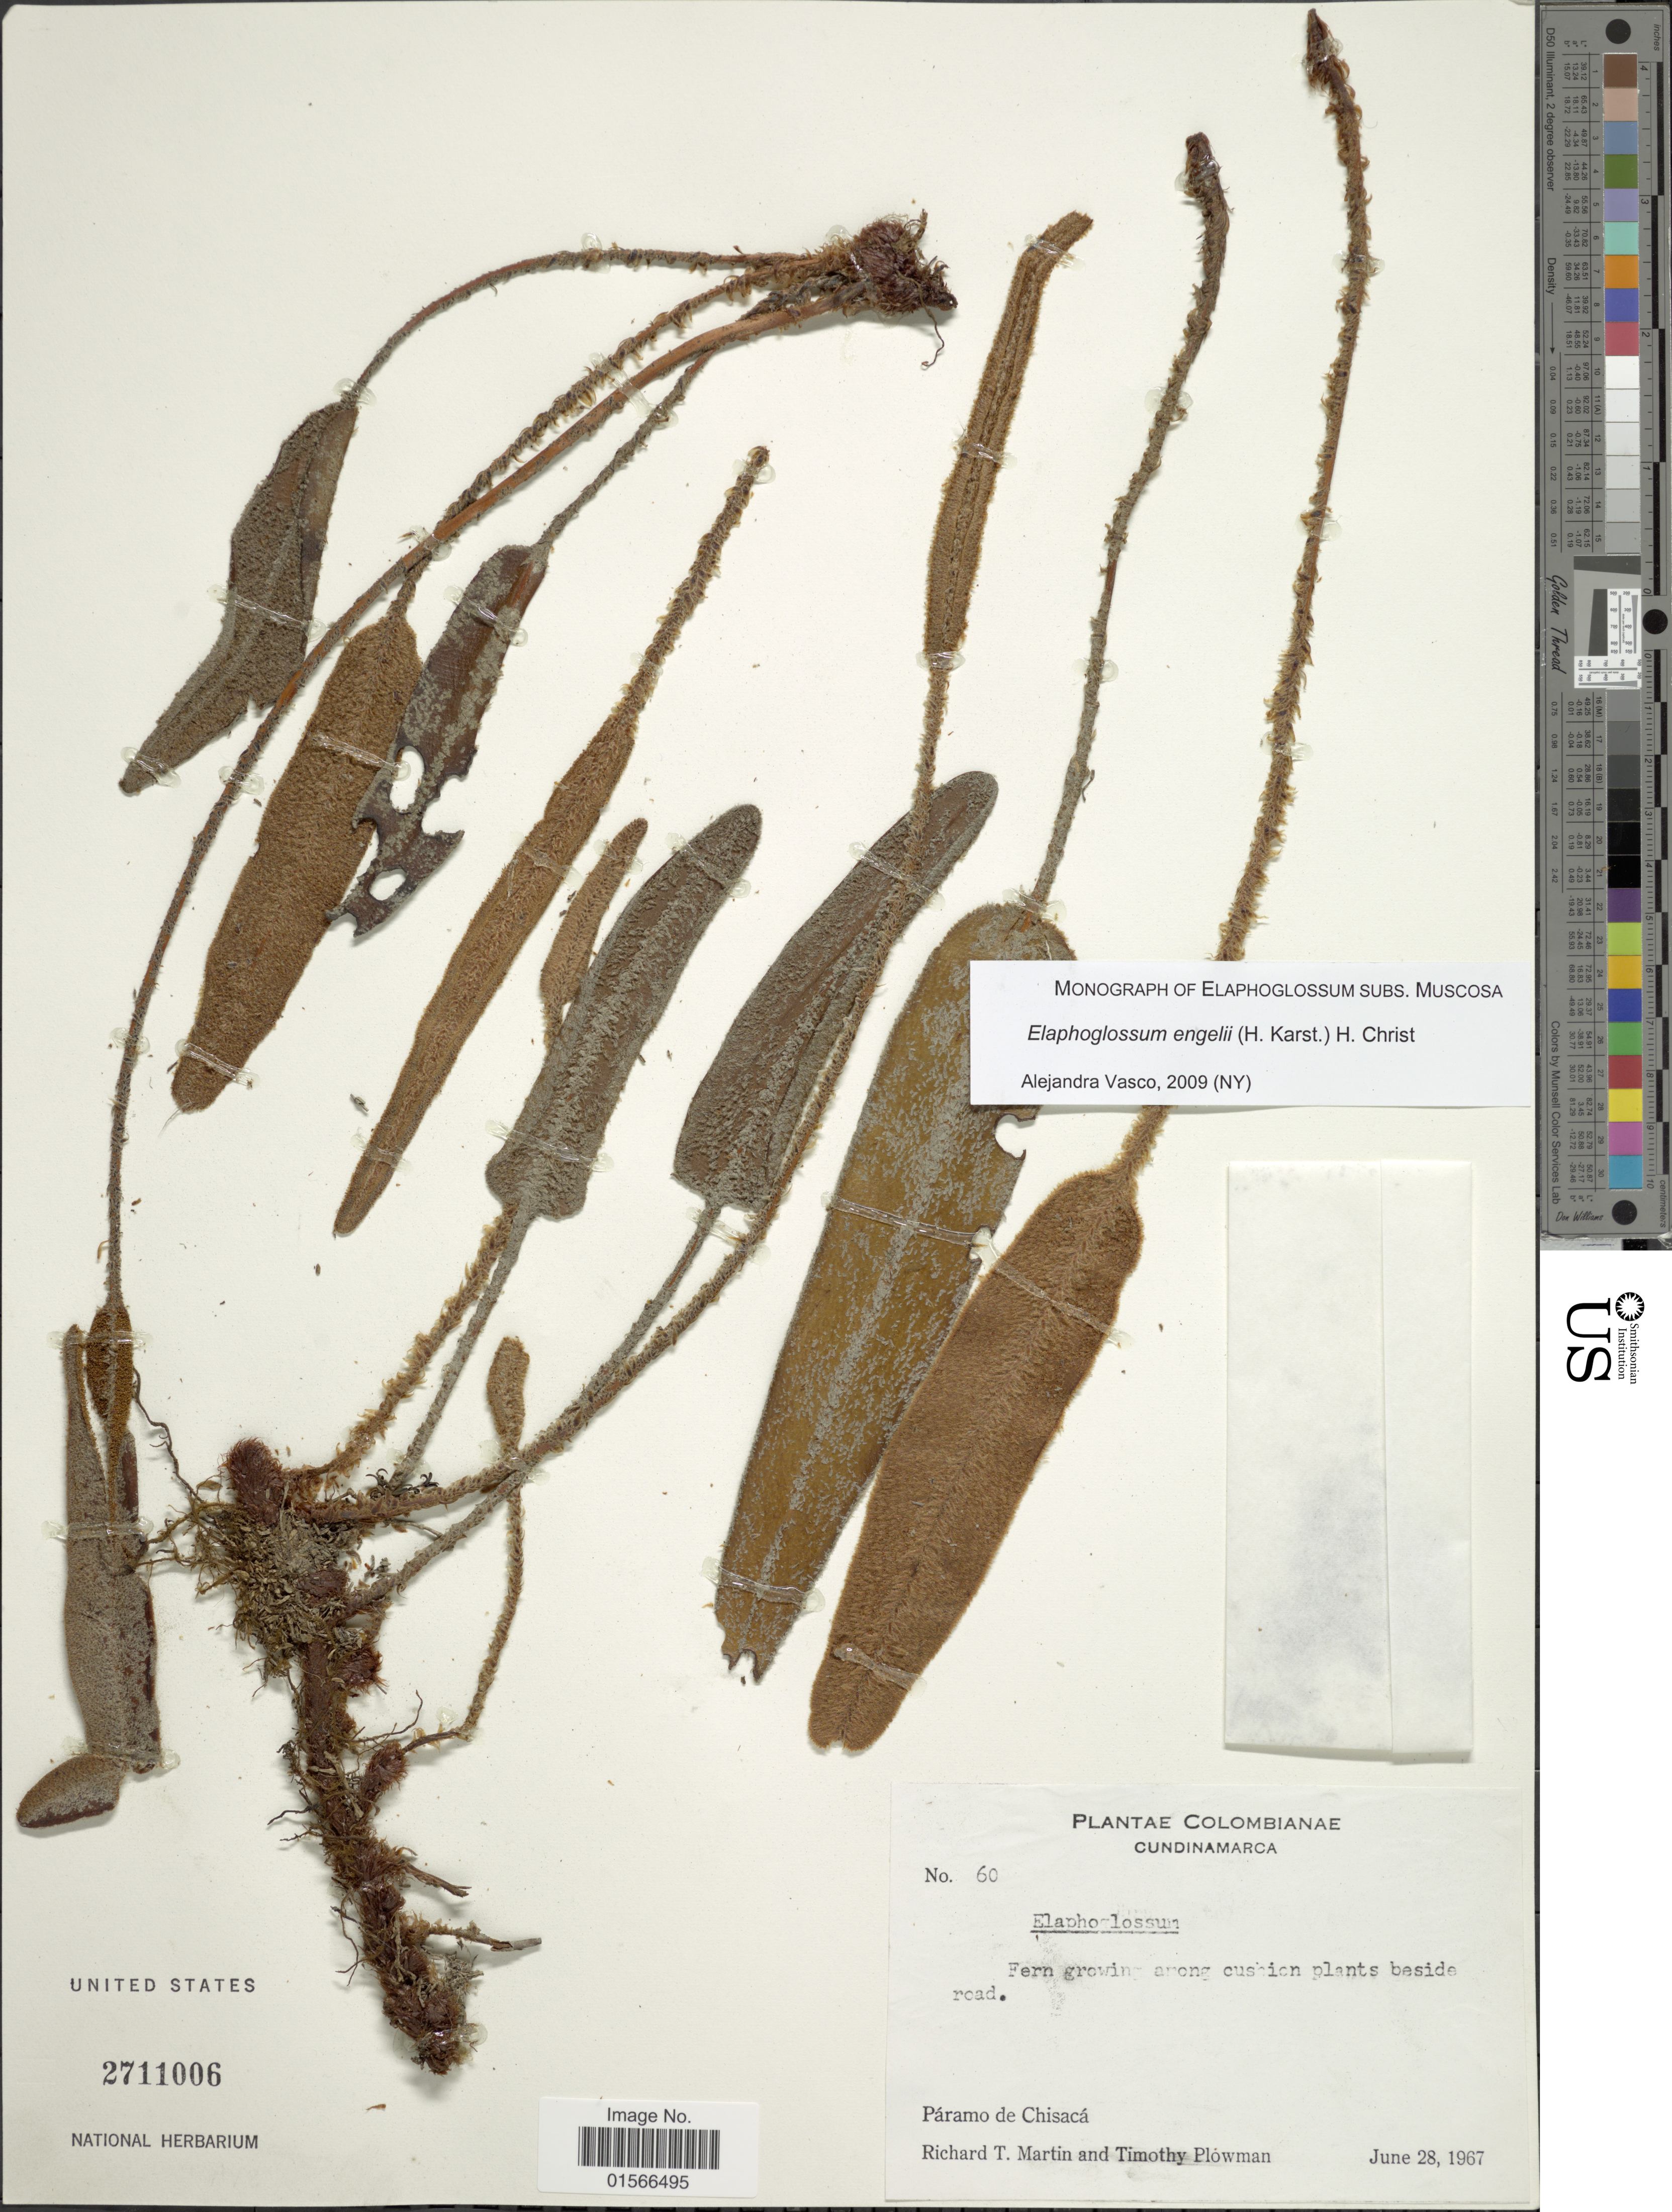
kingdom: Plantae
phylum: Tracheophyta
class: Polypodiopsida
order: Polypodiales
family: Dryopteridaceae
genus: Elaphoglossum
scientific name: Elaphoglossum engelii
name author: (H. Karst.) Christ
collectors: R. T. Martin & T. Plowman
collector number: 60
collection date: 1967-06-28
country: Colombia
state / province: Cundinamarca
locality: Páramo de Chisacá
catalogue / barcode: US 2711006